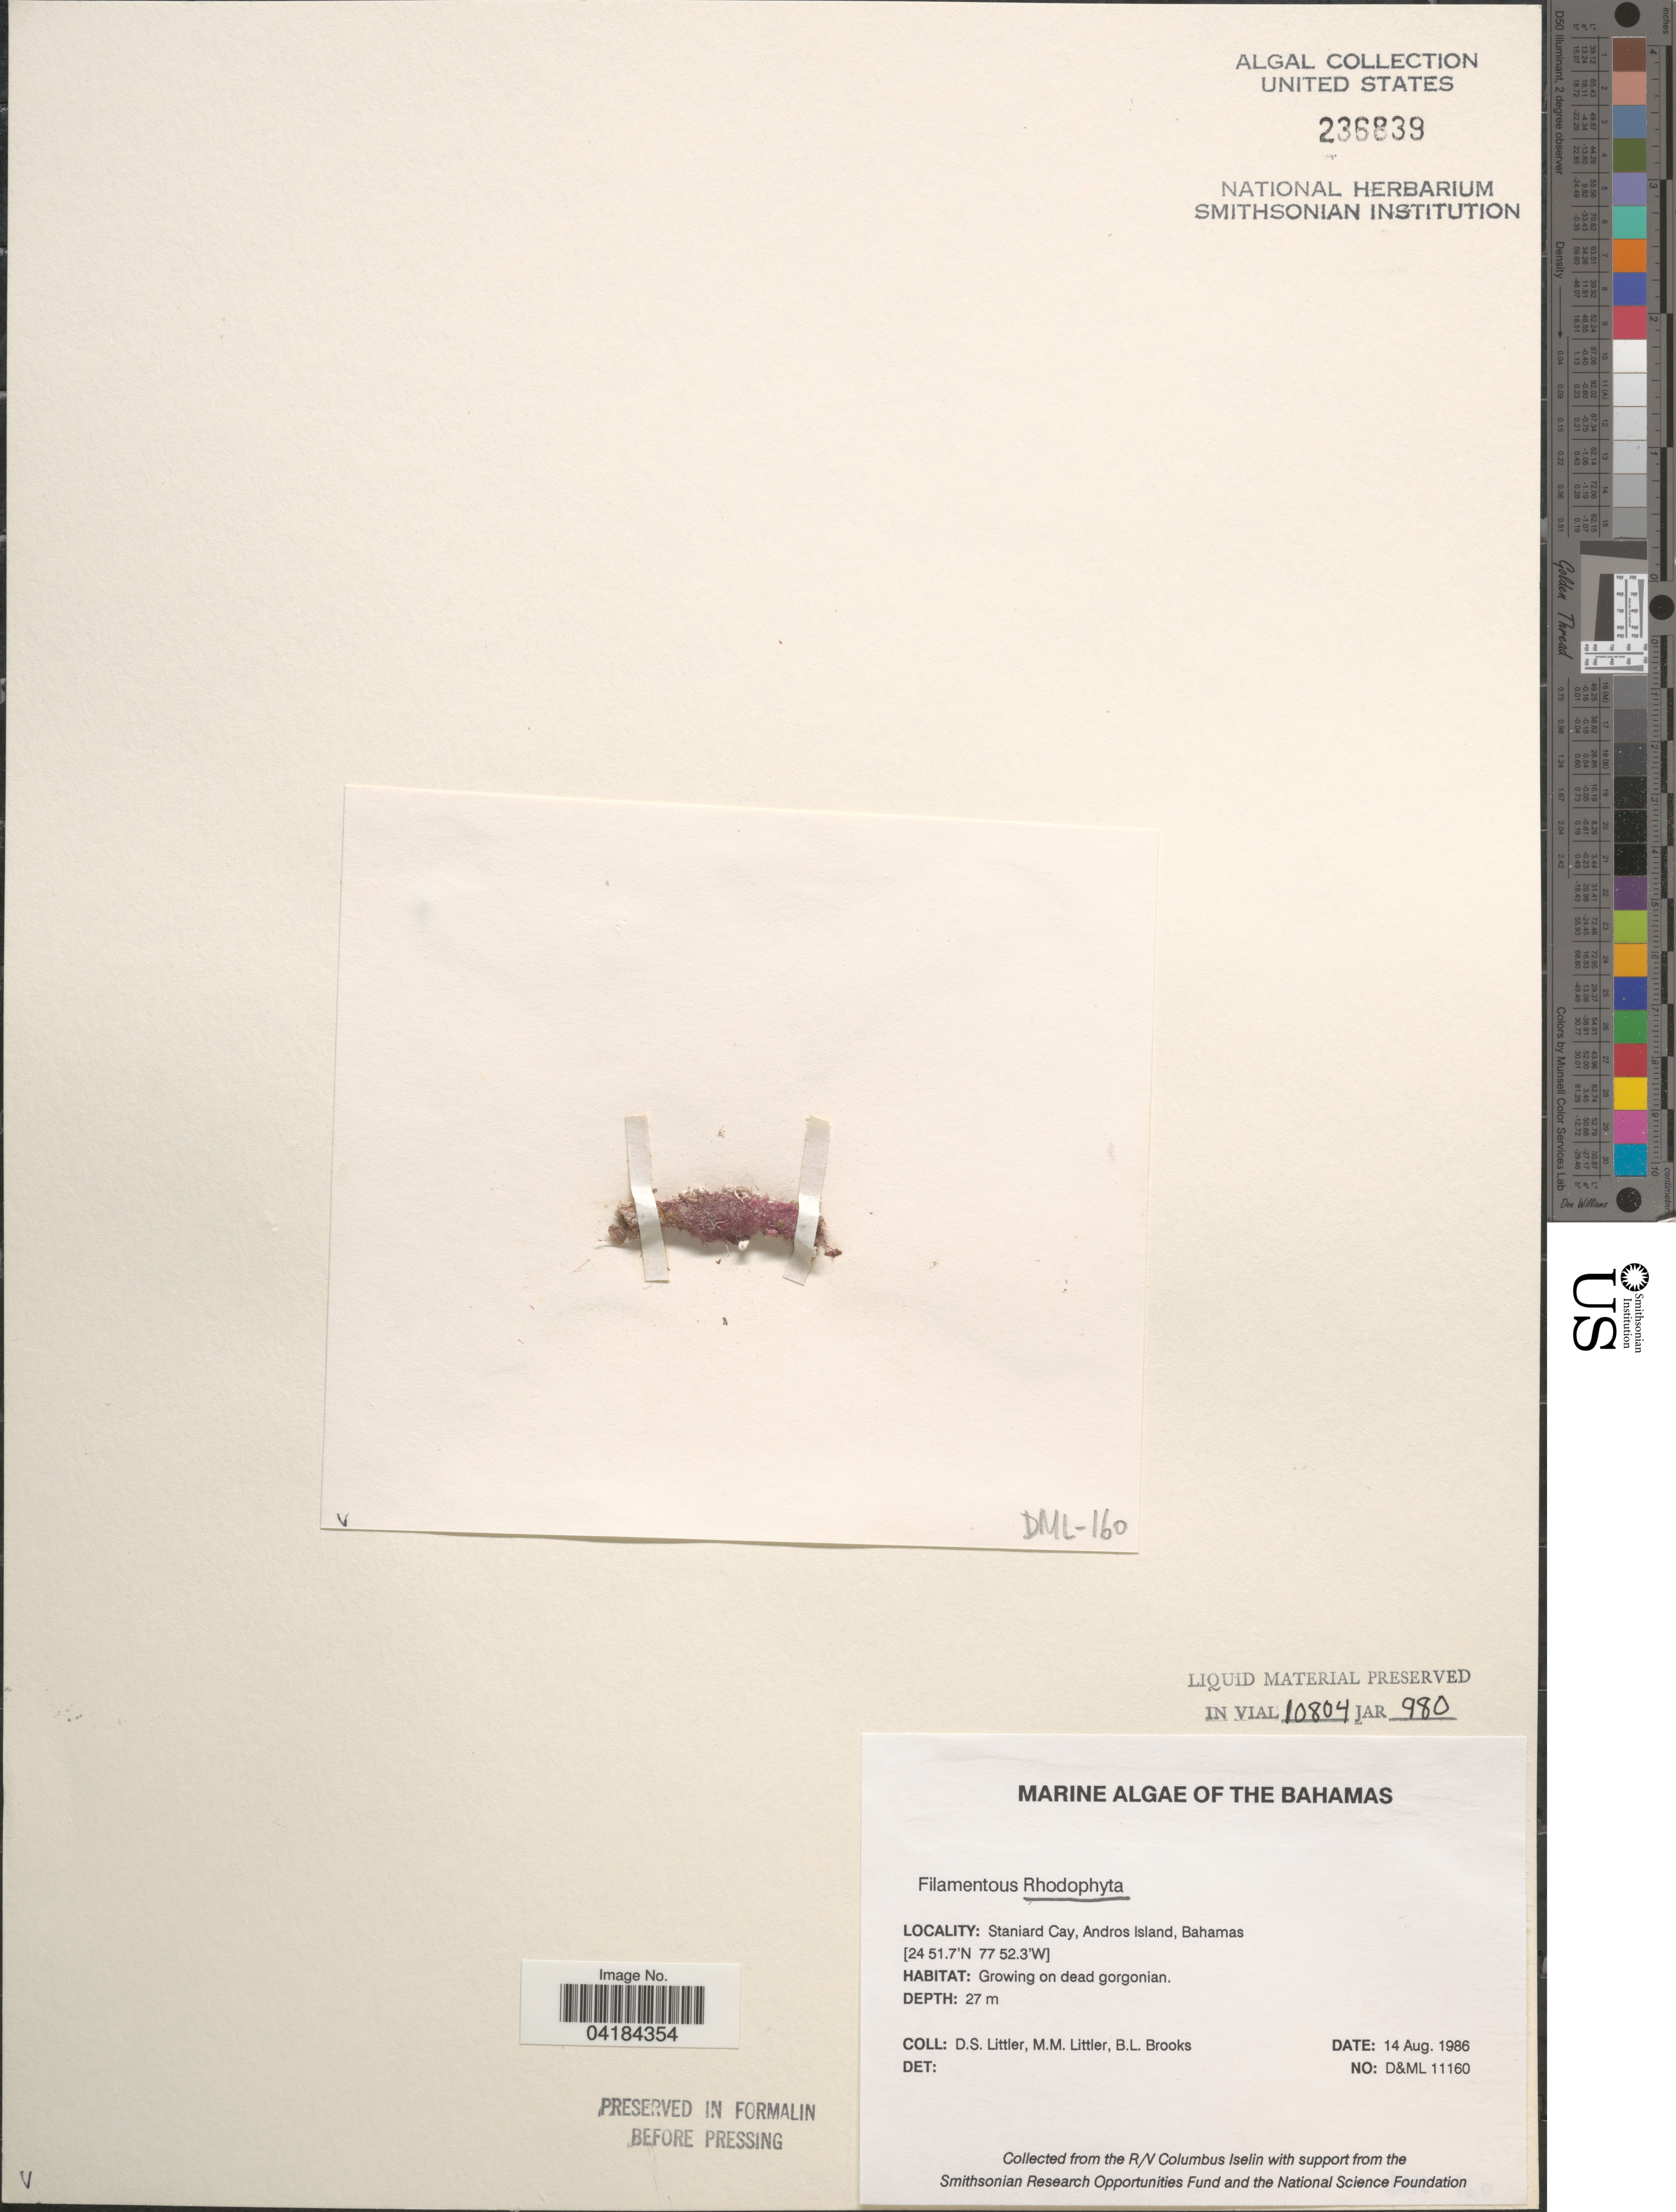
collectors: D. S. Littler & B. Brooks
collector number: D&ML11160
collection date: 1986-08-14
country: Bahamas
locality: The Bahamas. Staniard Cay, Andros Island, Bahamas.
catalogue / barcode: US 236839